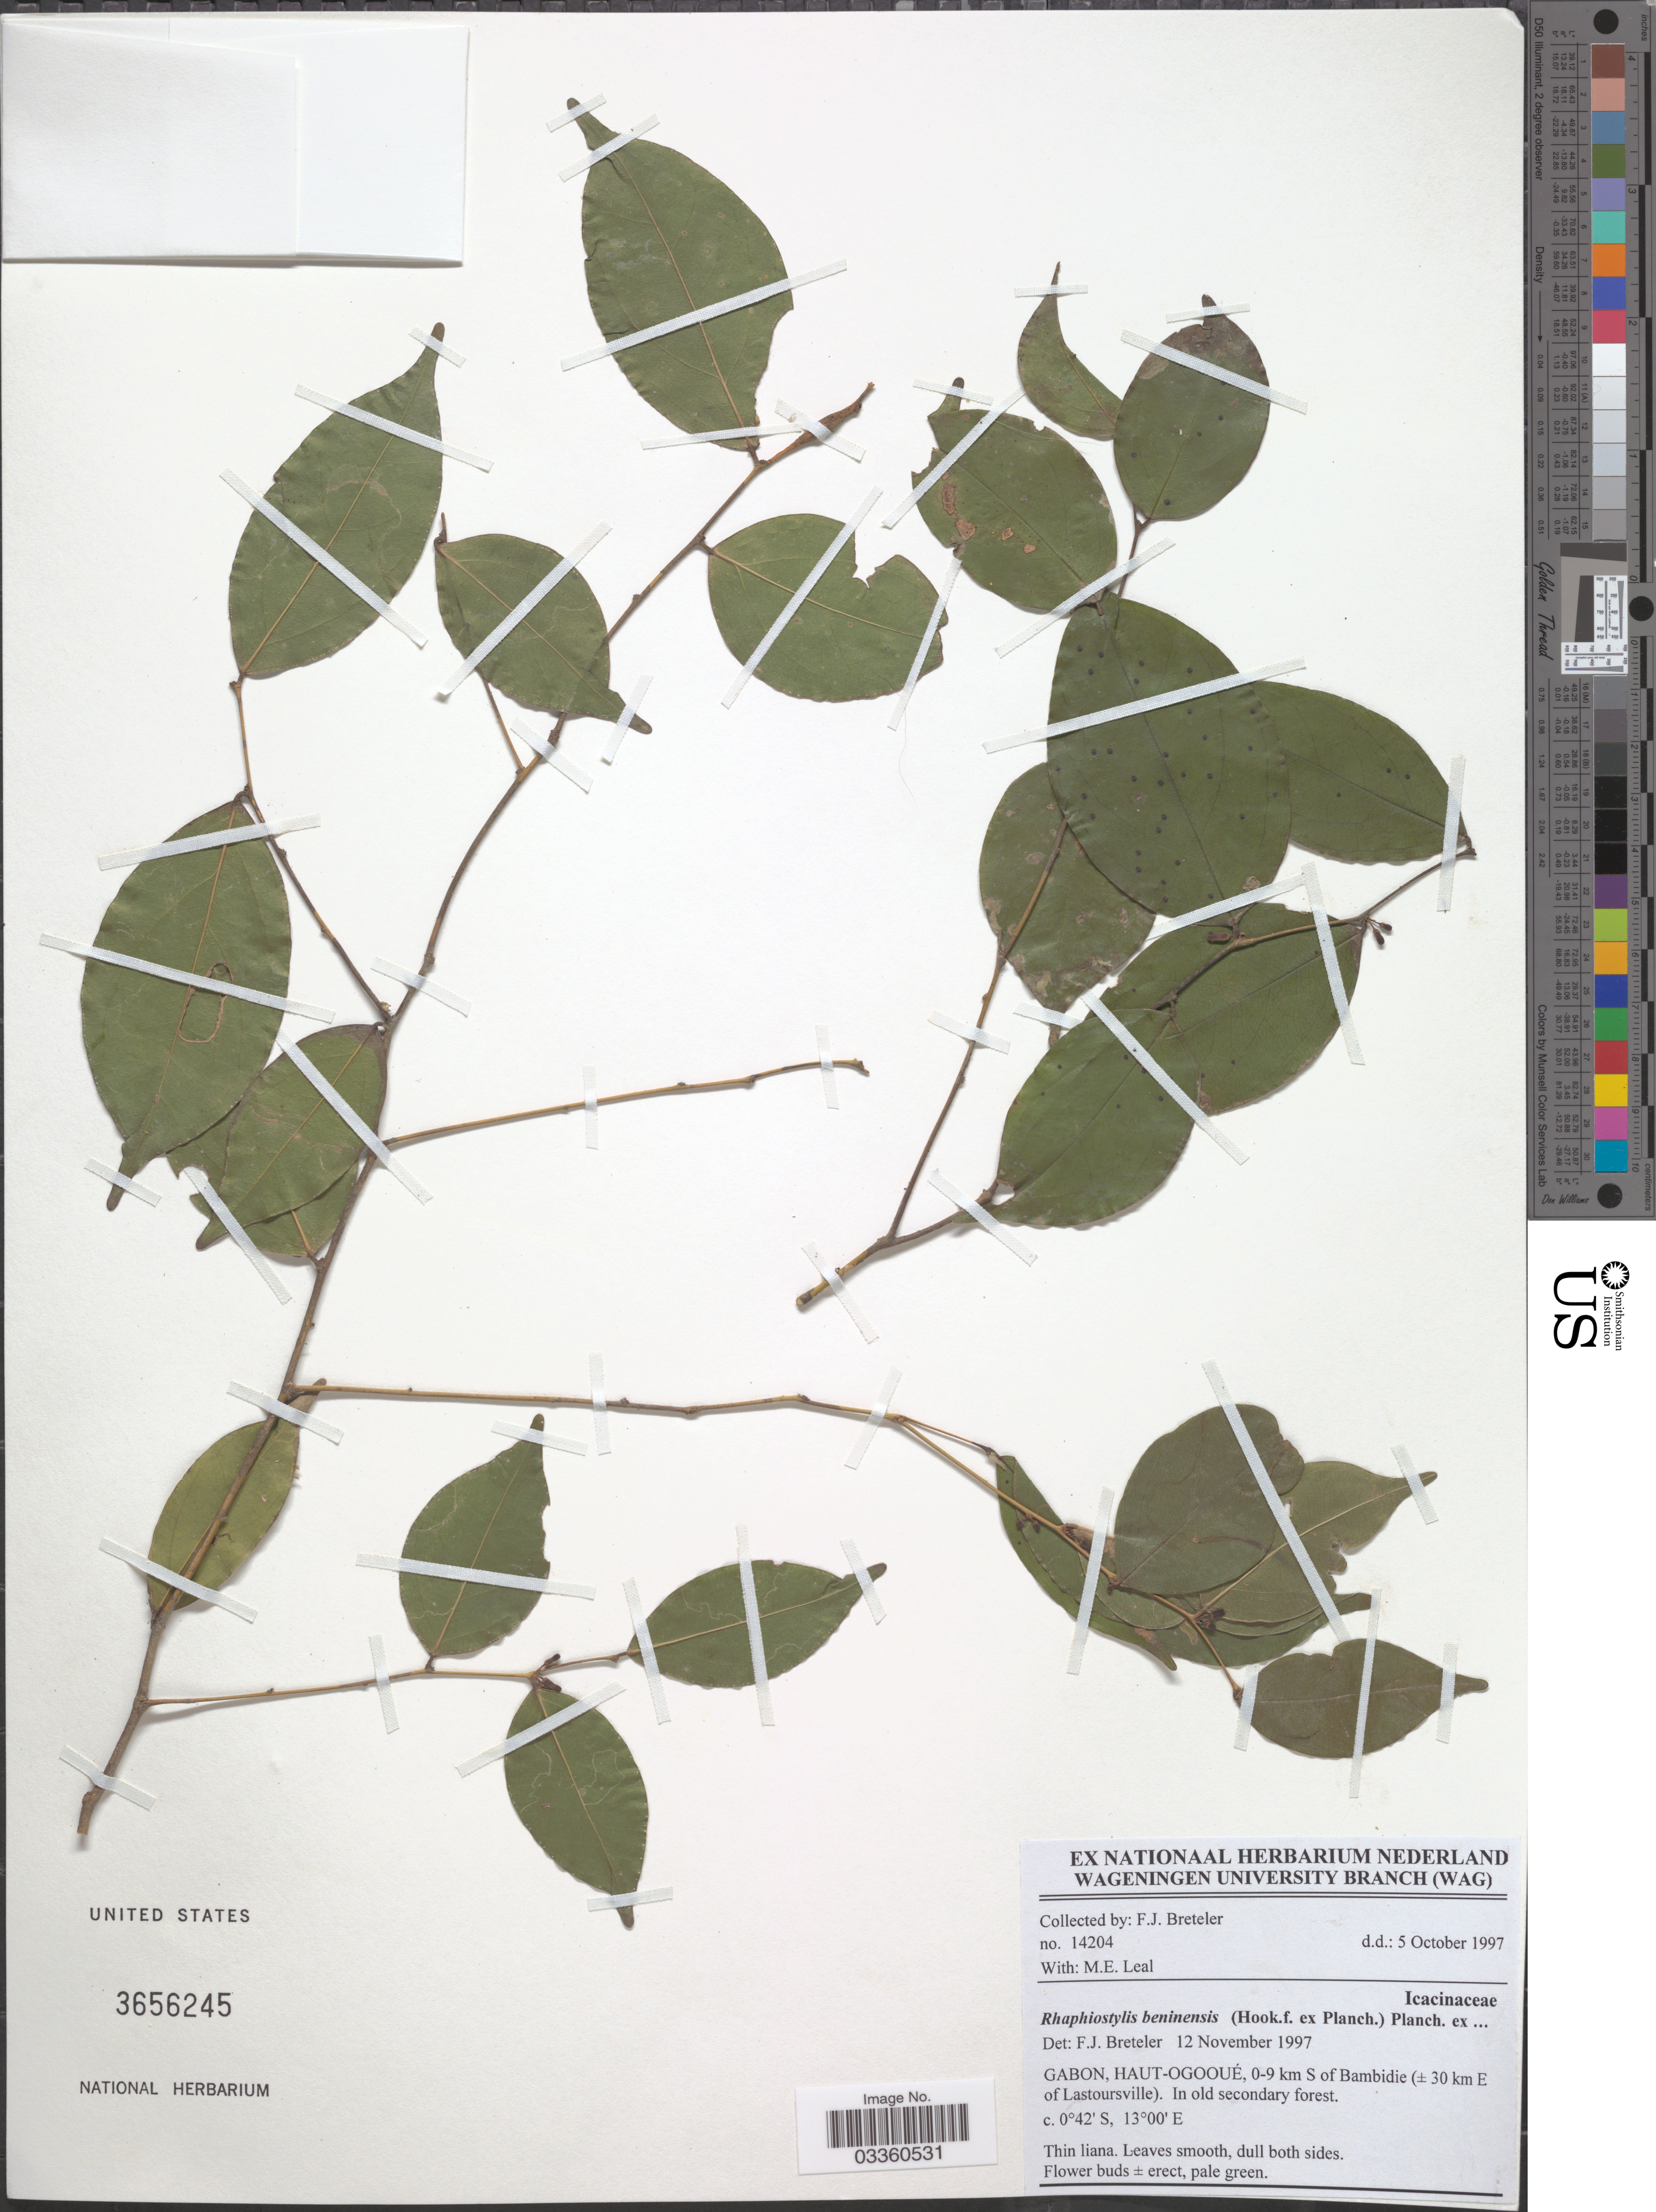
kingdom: Plantae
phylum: Tracheophyta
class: Magnoliopsida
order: Metteniusales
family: Metteniusaceae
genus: Rhaphiostylis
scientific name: Rhaphiostylis beninensis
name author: (Planch.) Benth.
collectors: F. J. Breteler & M. E. Leal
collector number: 14204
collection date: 1997-10-05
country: Gabon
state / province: Haut-Ogooue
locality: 0-9 km S of Bambidie (± 30 km E of Lastoursville).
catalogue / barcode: US 3656245